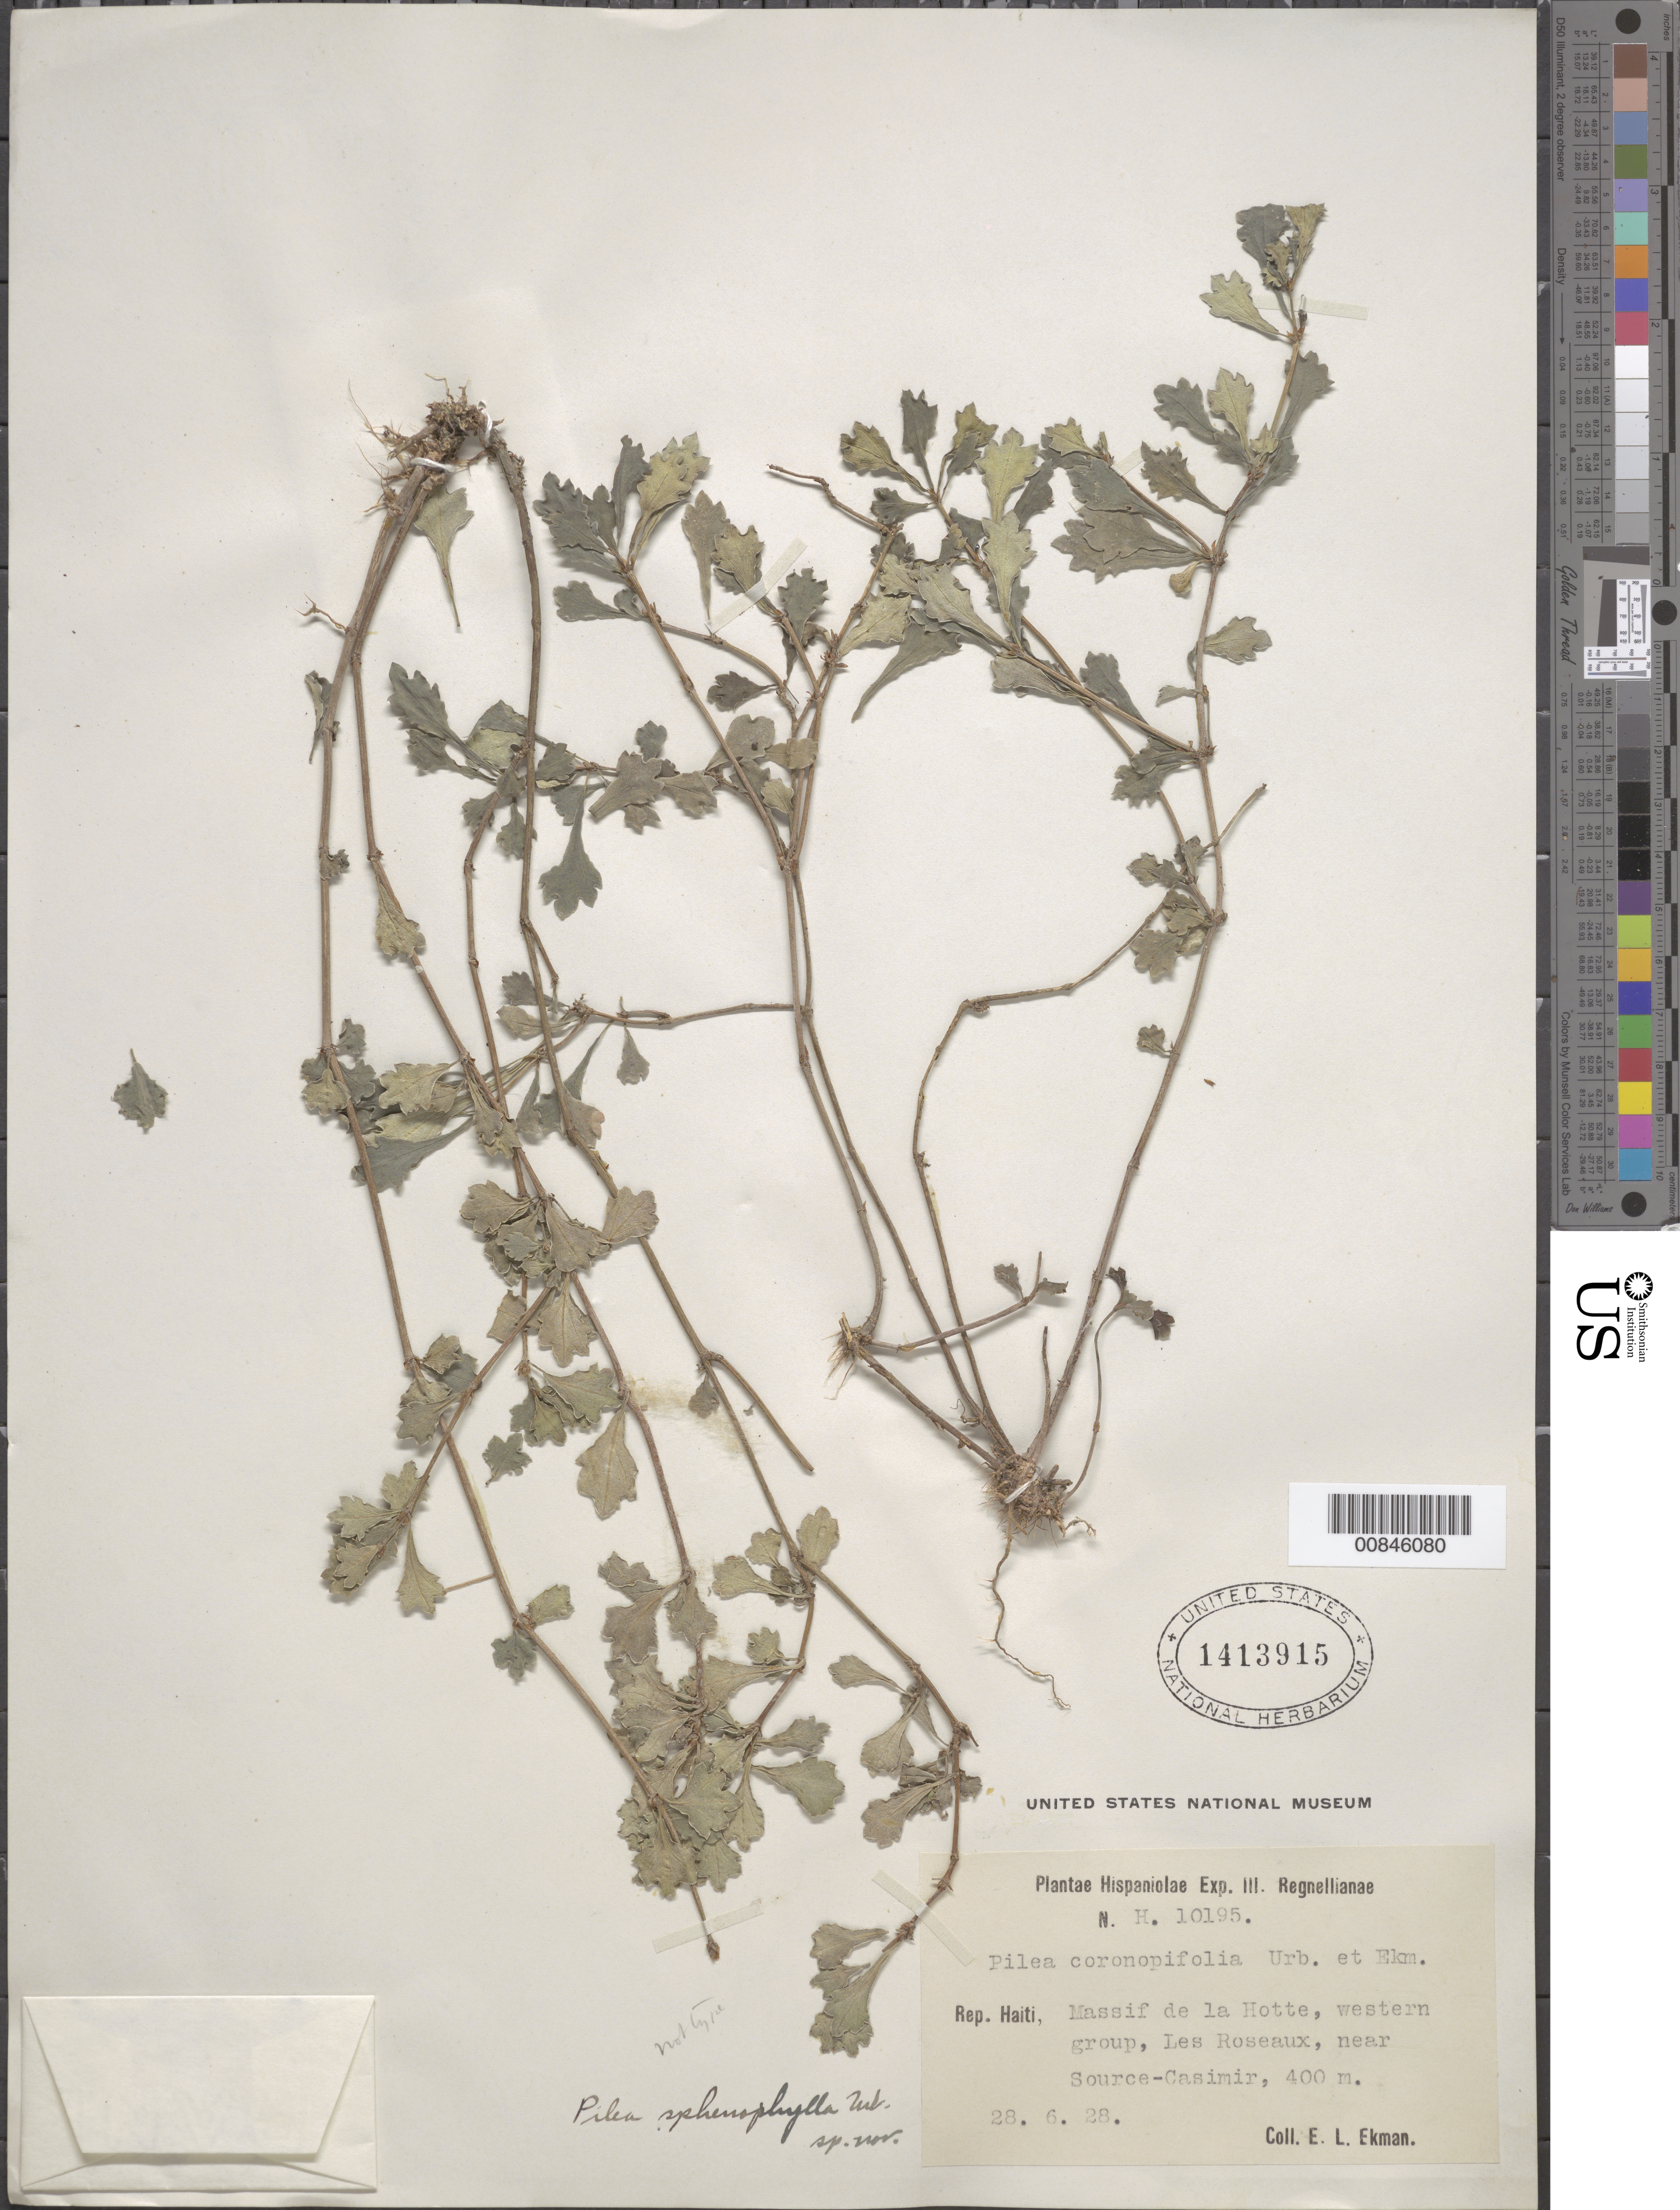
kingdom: Plantae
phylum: Tracheophyta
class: Magnoliopsida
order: Rosales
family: Urticaceae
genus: Pilea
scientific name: Pilea sphenophylla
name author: Urb.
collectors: E. L. Ekman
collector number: H 10195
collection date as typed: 28 Jun 1928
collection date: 1928-06-28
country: Haiti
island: Hispaniola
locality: Massif de la Hotte, western group, Les Roseaux, near Source-Casimir.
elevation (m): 400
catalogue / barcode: US 1413915